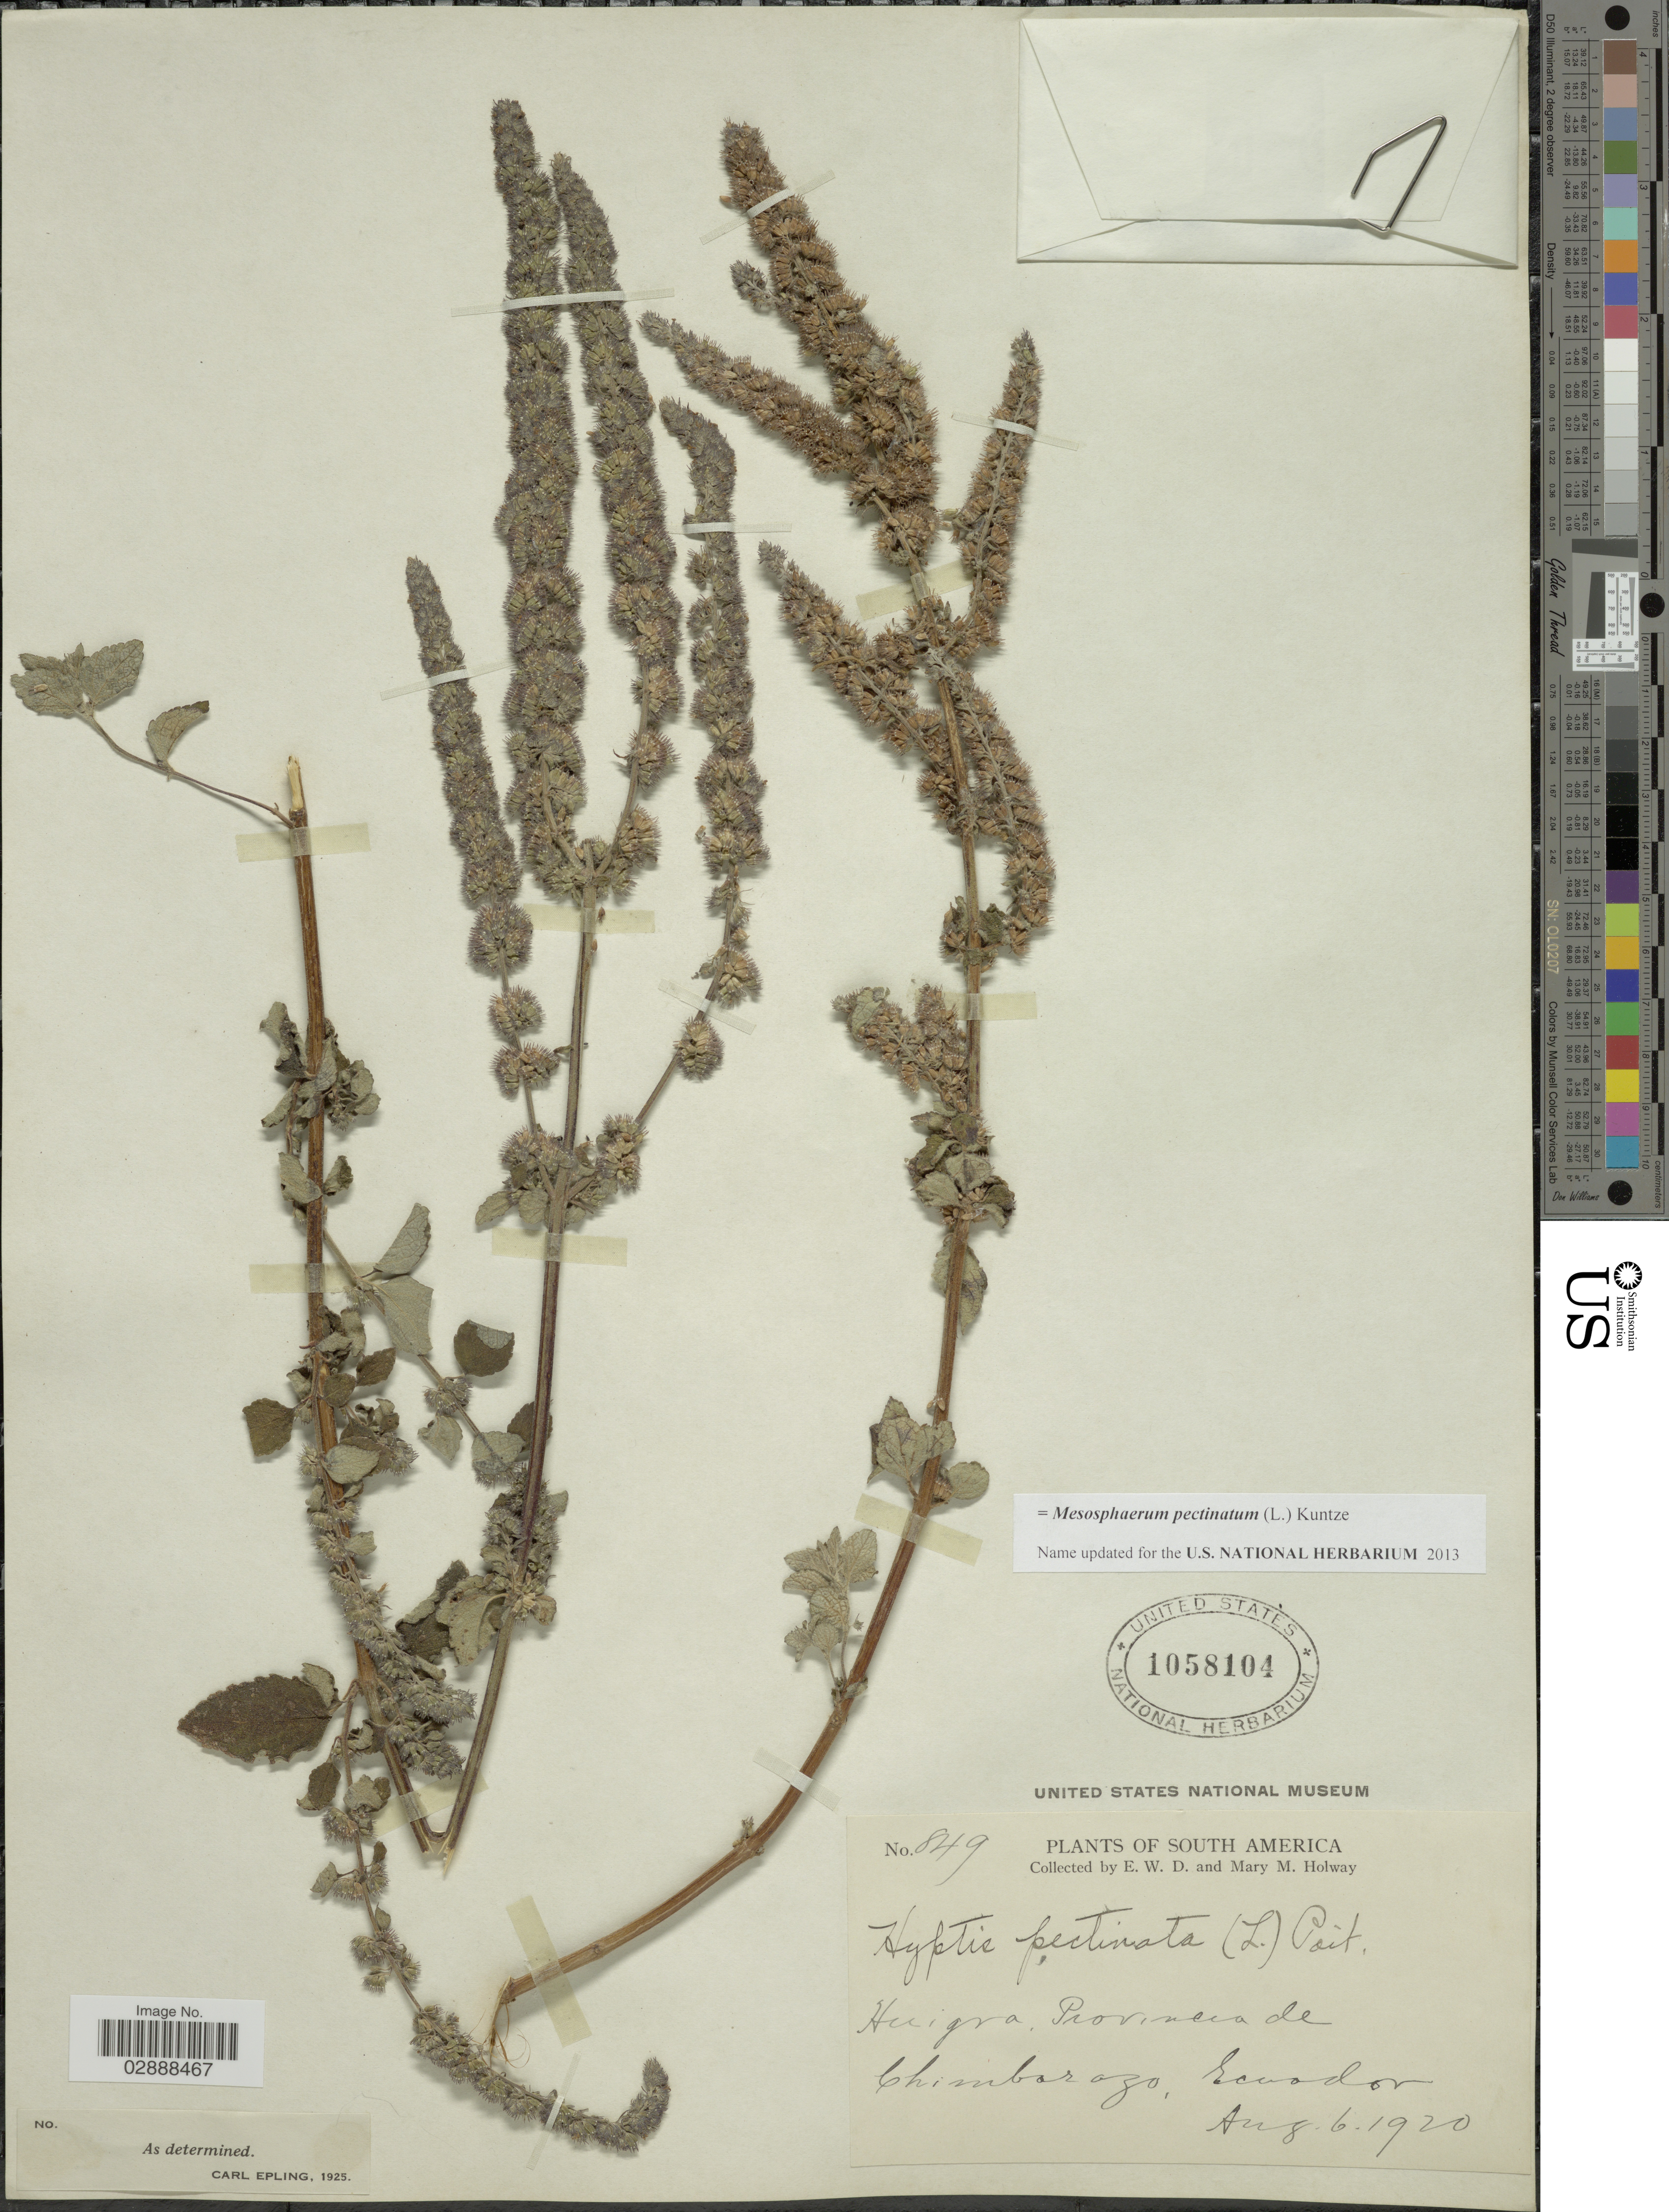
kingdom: Plantae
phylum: Tracheophyta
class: Magnoliopsida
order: Lamiales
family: Lamiaceae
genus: Mesosphaerum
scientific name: Mesosphaerum pectinatum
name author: (L.) Kuntze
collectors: E. W. D. Holway & M. M. Holway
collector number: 849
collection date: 1920-08-06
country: Ecuador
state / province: Chimborazo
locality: Huigra.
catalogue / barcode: US 1058104